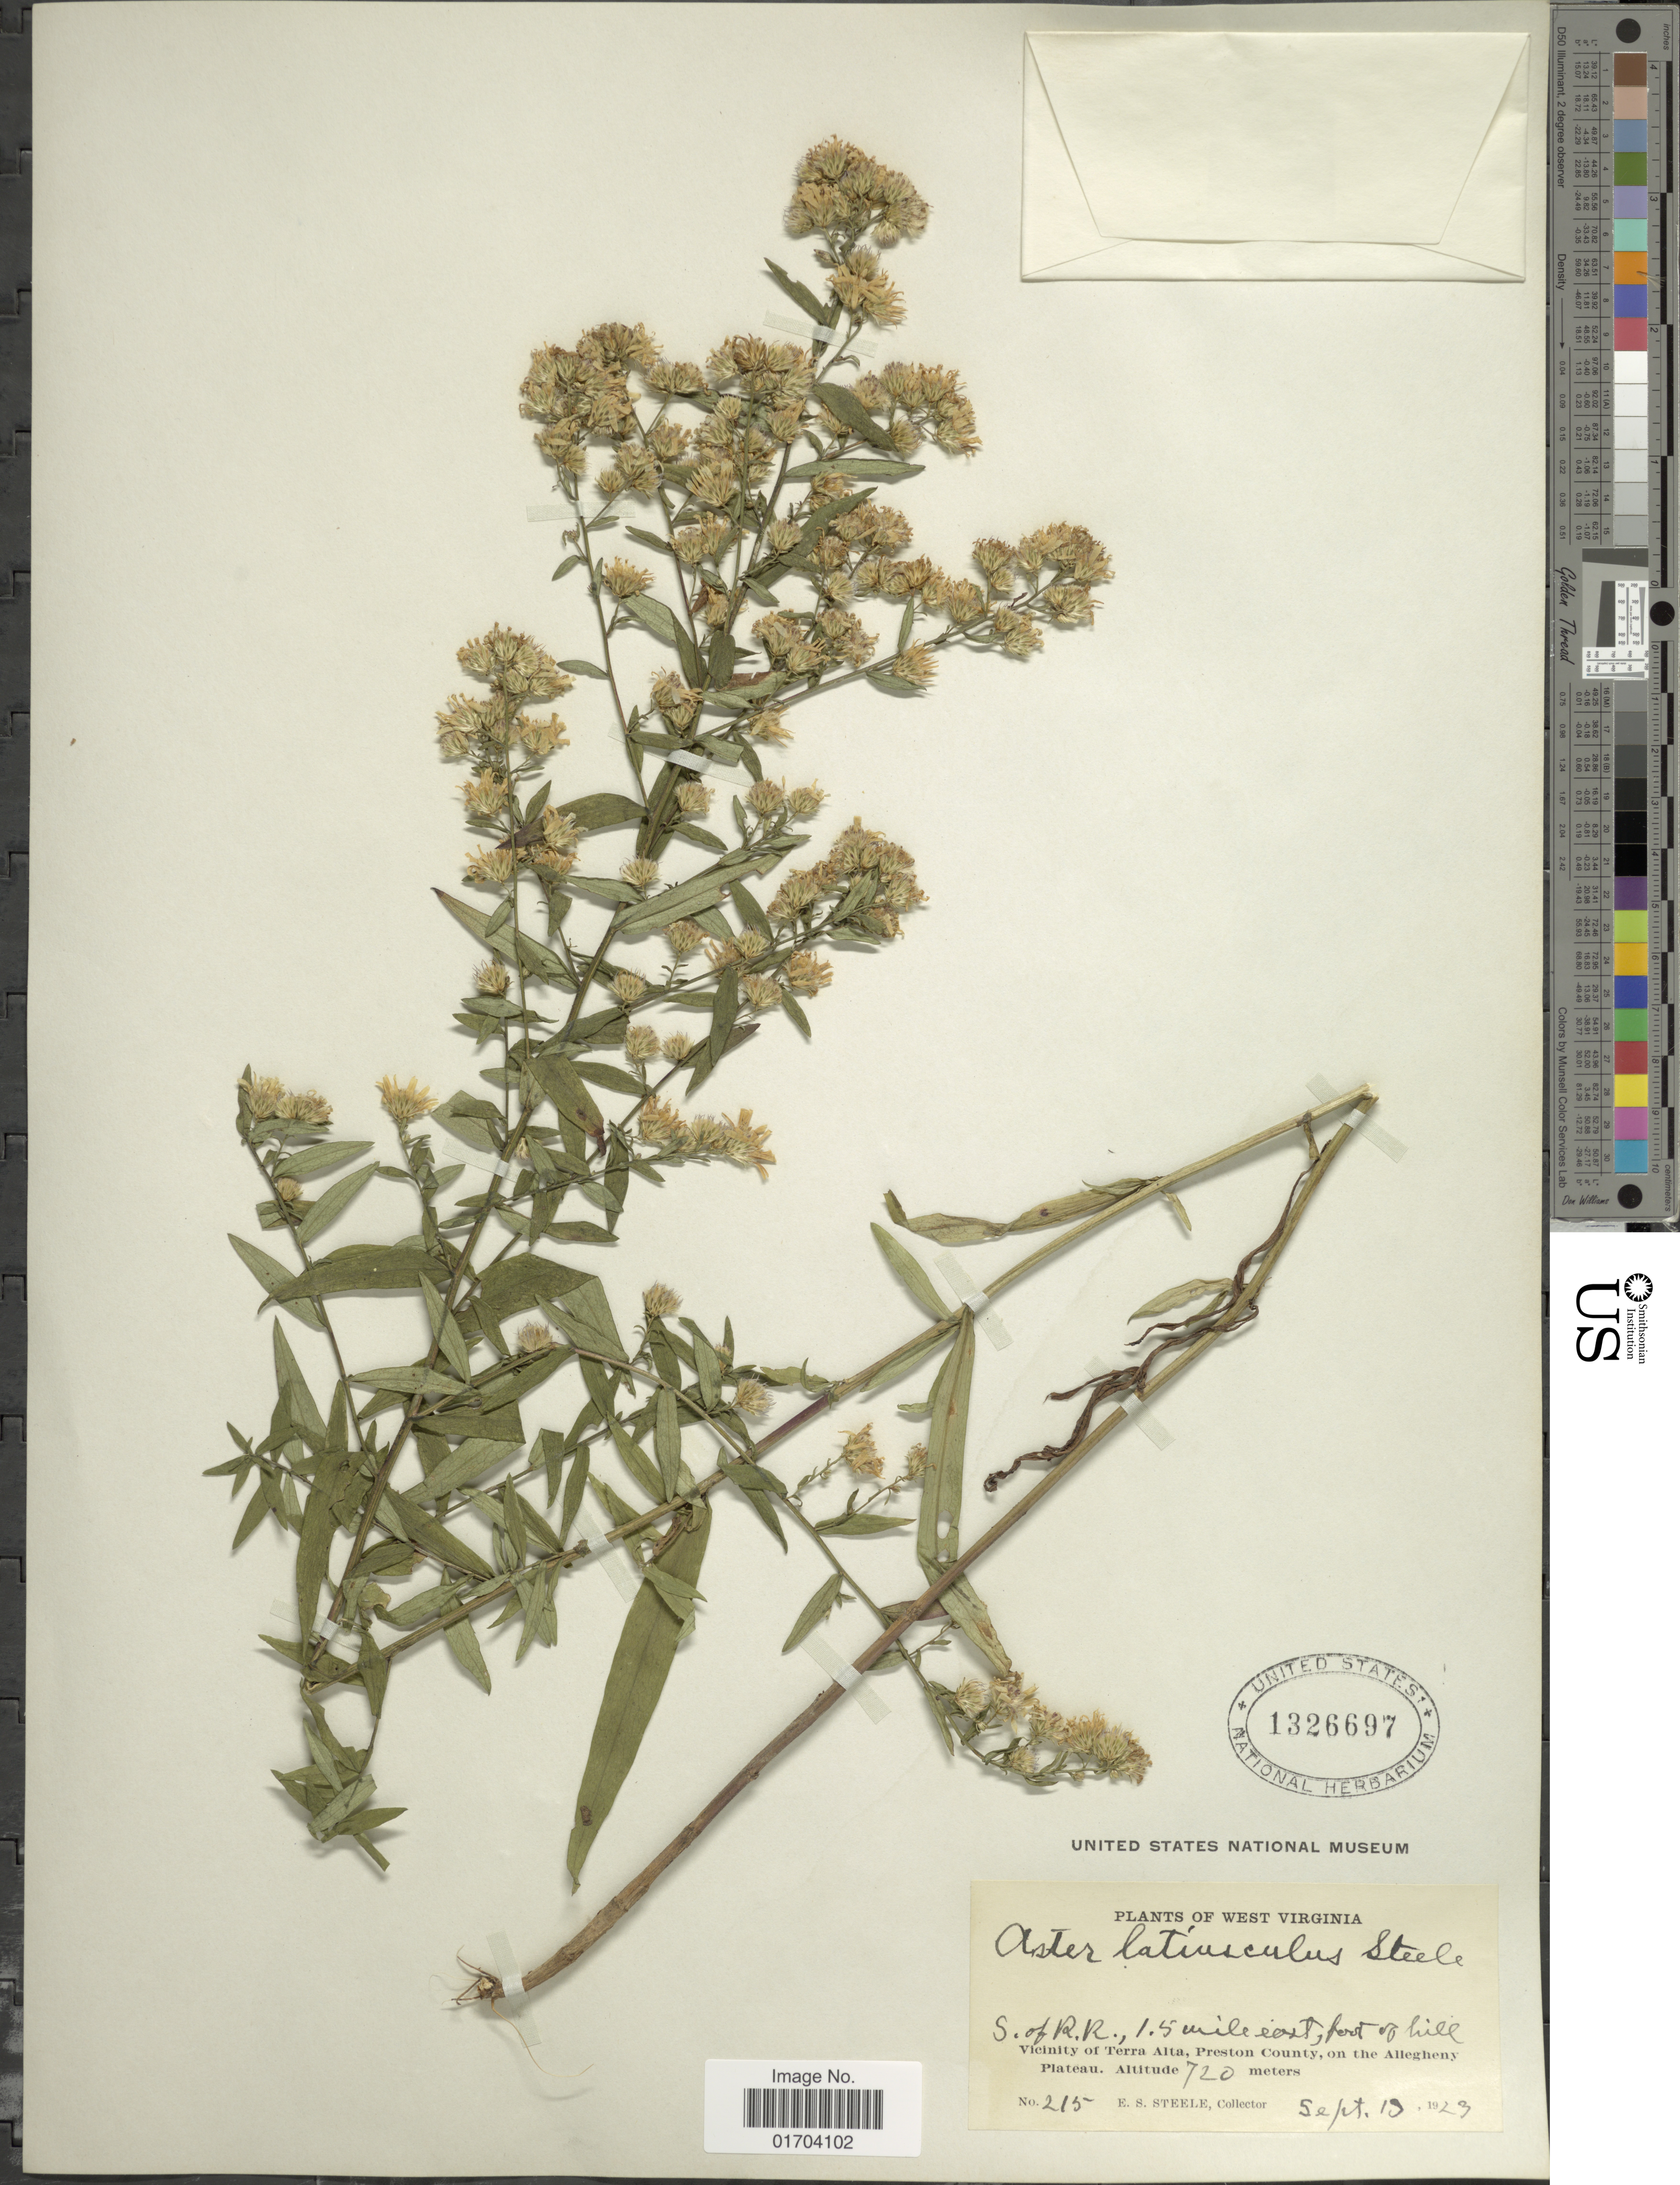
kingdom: Plantae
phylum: Tracheophyta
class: Magnoliopsida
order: Asterales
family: Asteraceae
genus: Aster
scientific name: Aster latiusculus E.S. Steele sp. nov. ined.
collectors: E. Steele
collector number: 215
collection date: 1921-09-12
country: United States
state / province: West Virginia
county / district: Preston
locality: S. of R. R., 1.5 mile east, Vicinity of Terra Alta, Preston County, on the Allegheny Plateau.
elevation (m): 720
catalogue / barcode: US 1326697